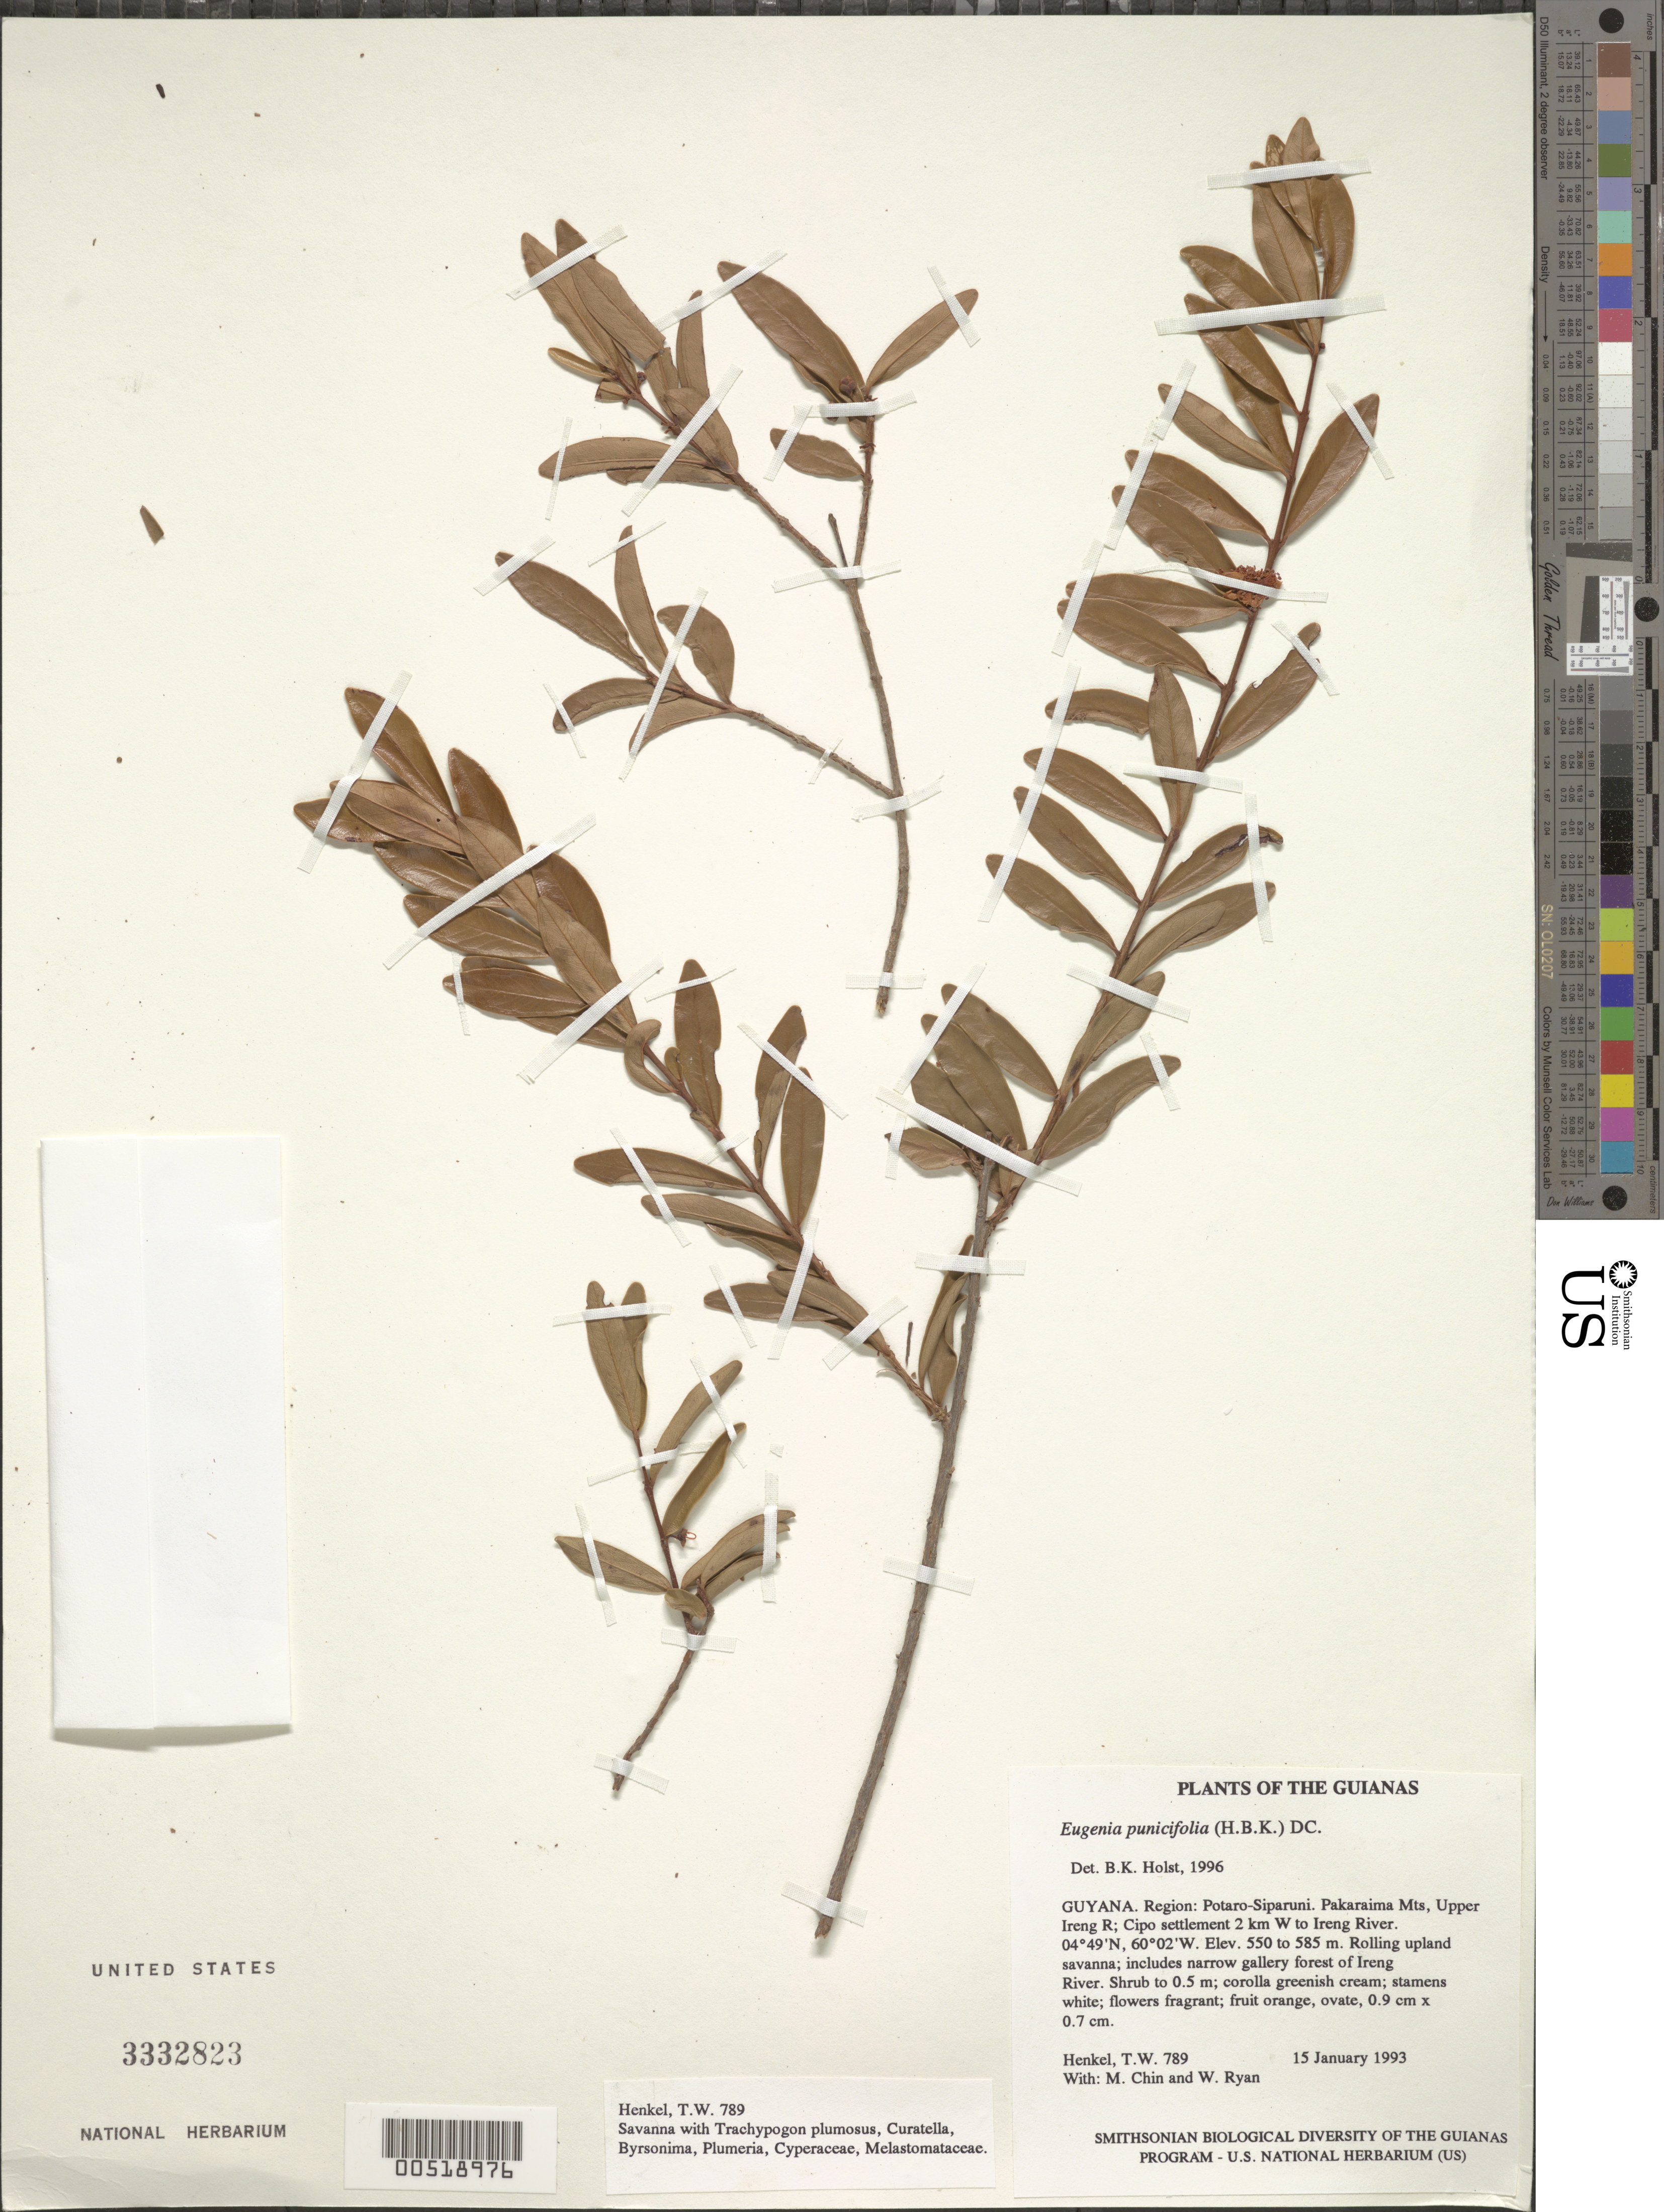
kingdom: Plantae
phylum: Tracheophyta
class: Magnoliopsida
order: Myrtales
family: Myrtaceae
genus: Eugenia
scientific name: Eugenia punicifolia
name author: (Kunth) DC.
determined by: Holst, Bruce K.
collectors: T. Henkel, M. Chin & W. Ryan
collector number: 789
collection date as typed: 15 January 1993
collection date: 1993-01-15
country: Guyana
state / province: Potaro-Siparuni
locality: Pakaraima Mts, Upper Ireng R; Cipo settlement 2 km W to Ireng River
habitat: Rolling upland savanna; includes narrow gallery forest of Ireng River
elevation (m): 550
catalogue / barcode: US 3332823